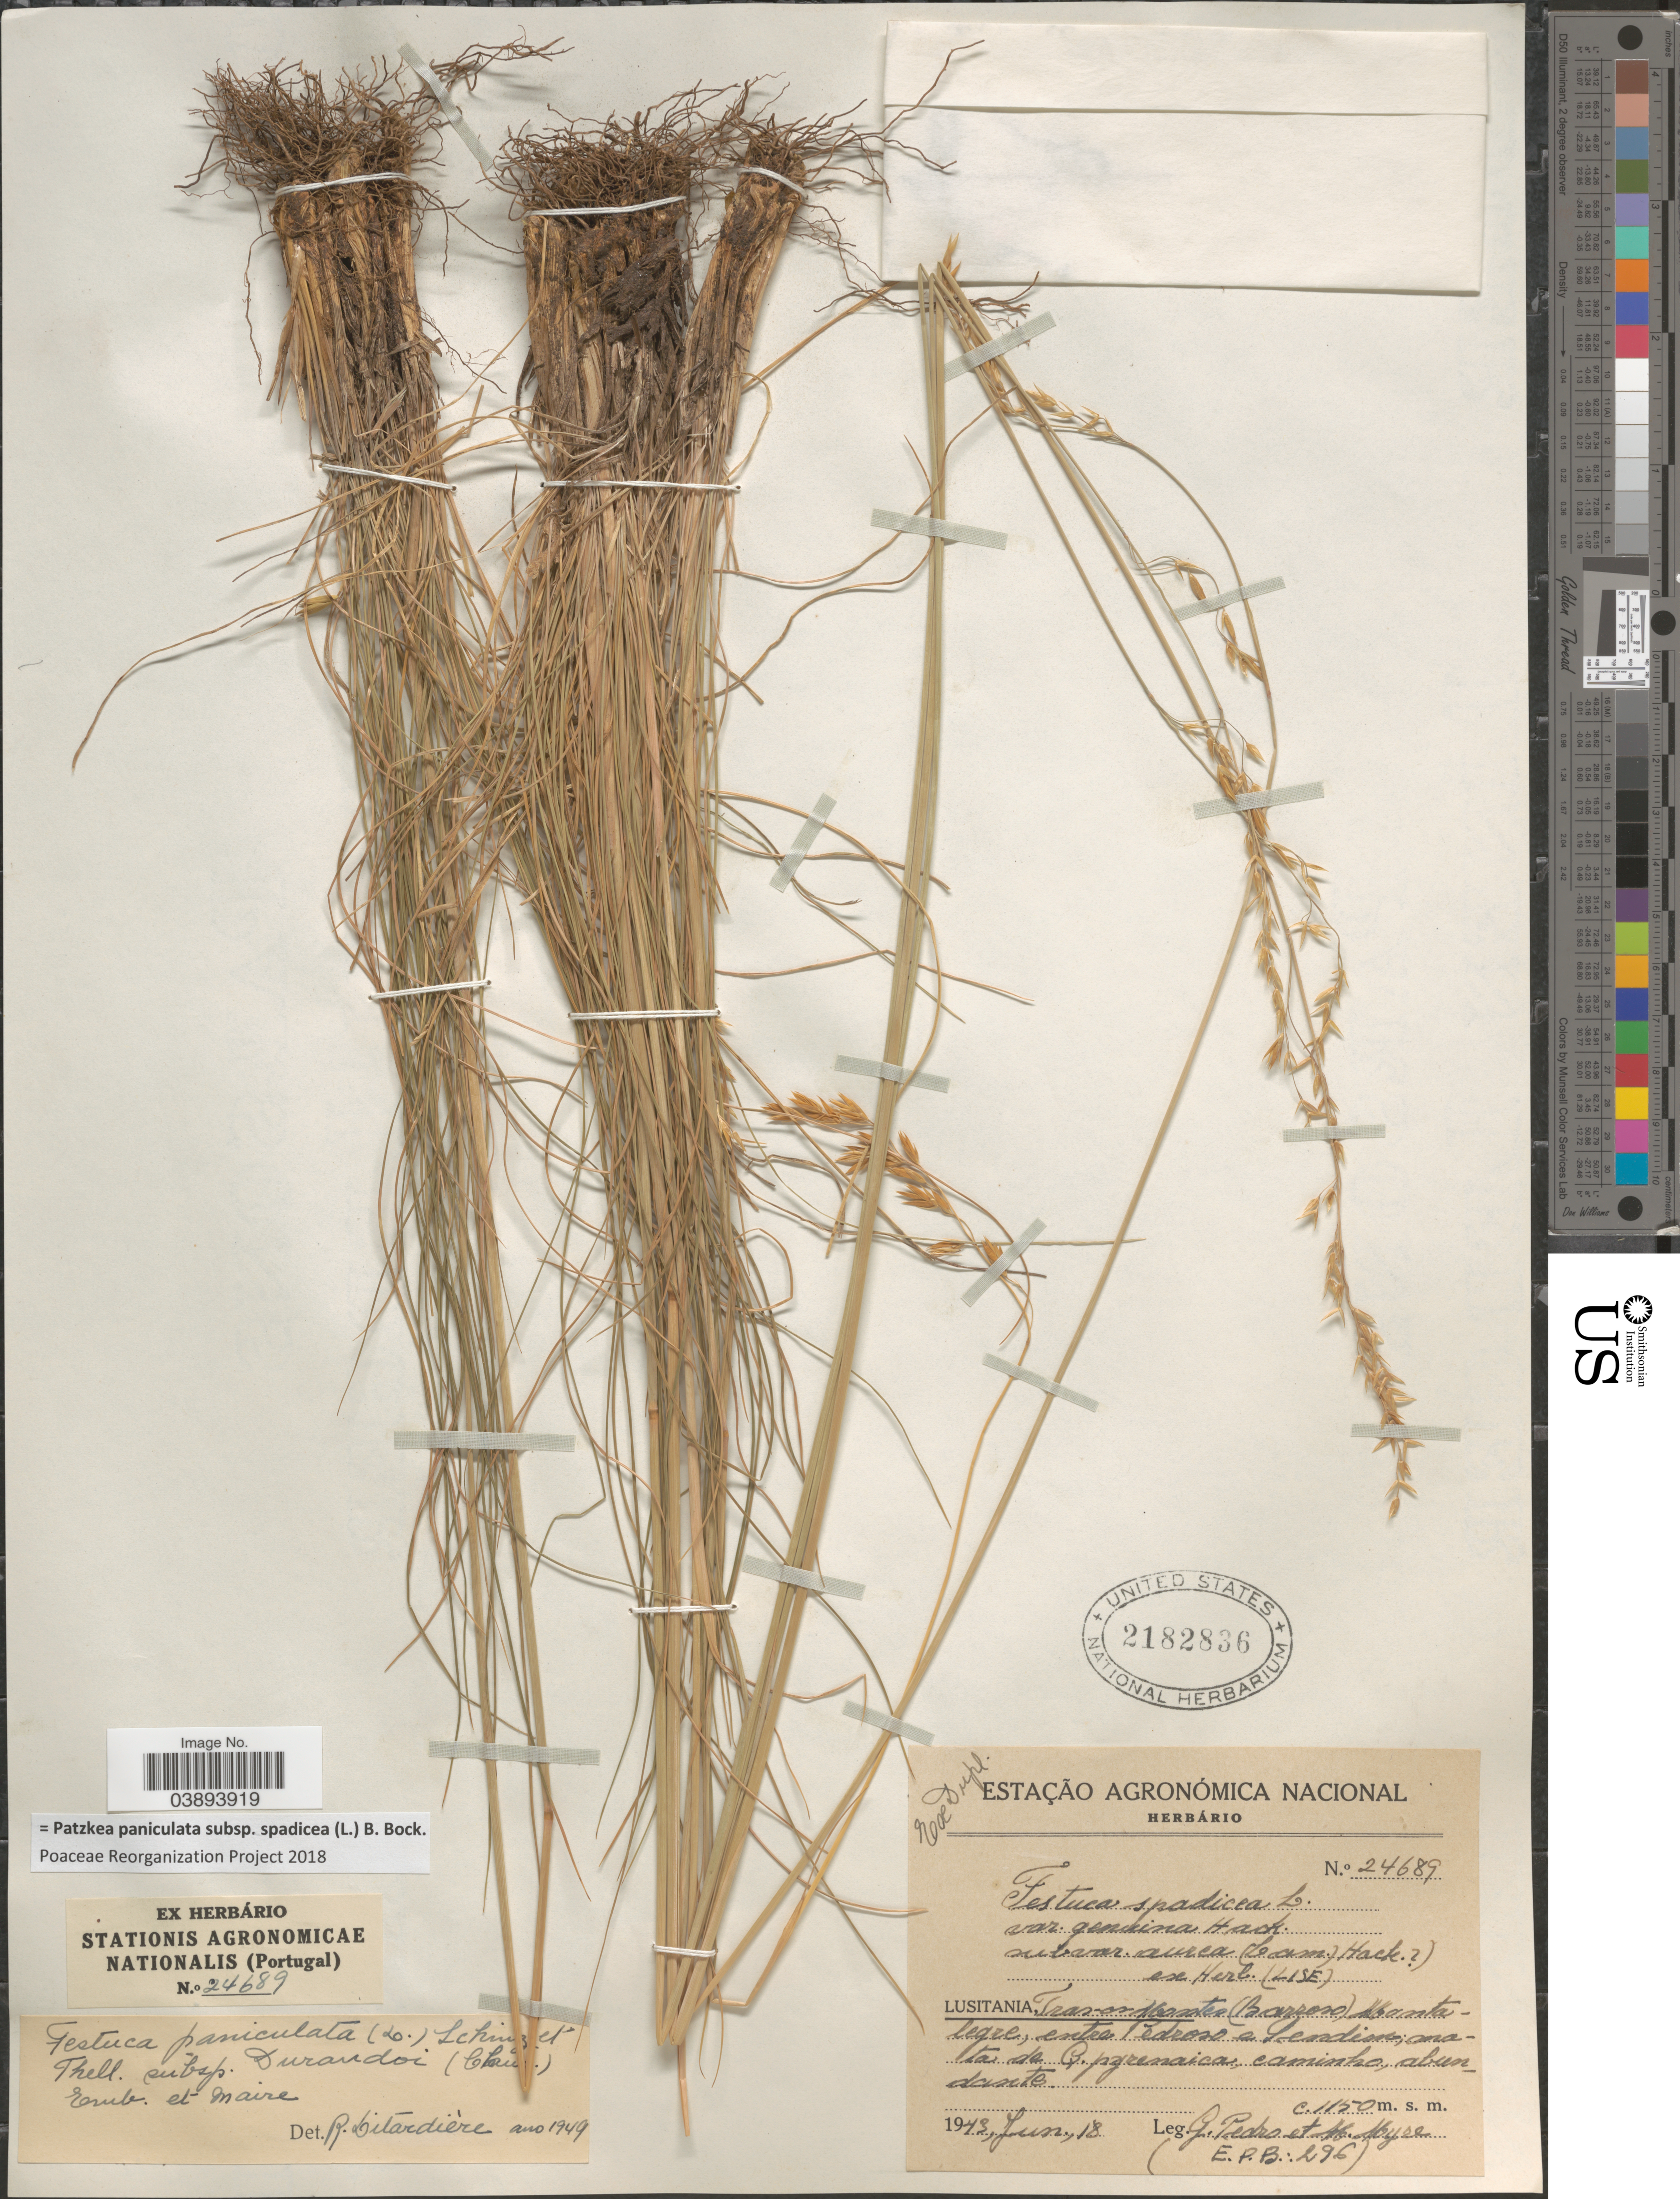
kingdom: Plantae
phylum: Tracheophyta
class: Liliopsida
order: Poales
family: Poaceae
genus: Patzkea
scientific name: Patzkea paniculata subsp. spadicea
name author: (L.) G. H. Loos & B. Bock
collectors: G. Pedro & Myre, M.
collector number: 24689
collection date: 1943-06-18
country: Portugal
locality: Lusitania, Tras-os Montes (Barroso) Montalegre, entre Pedroso e Sendim.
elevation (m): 1150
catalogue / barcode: US 2182836